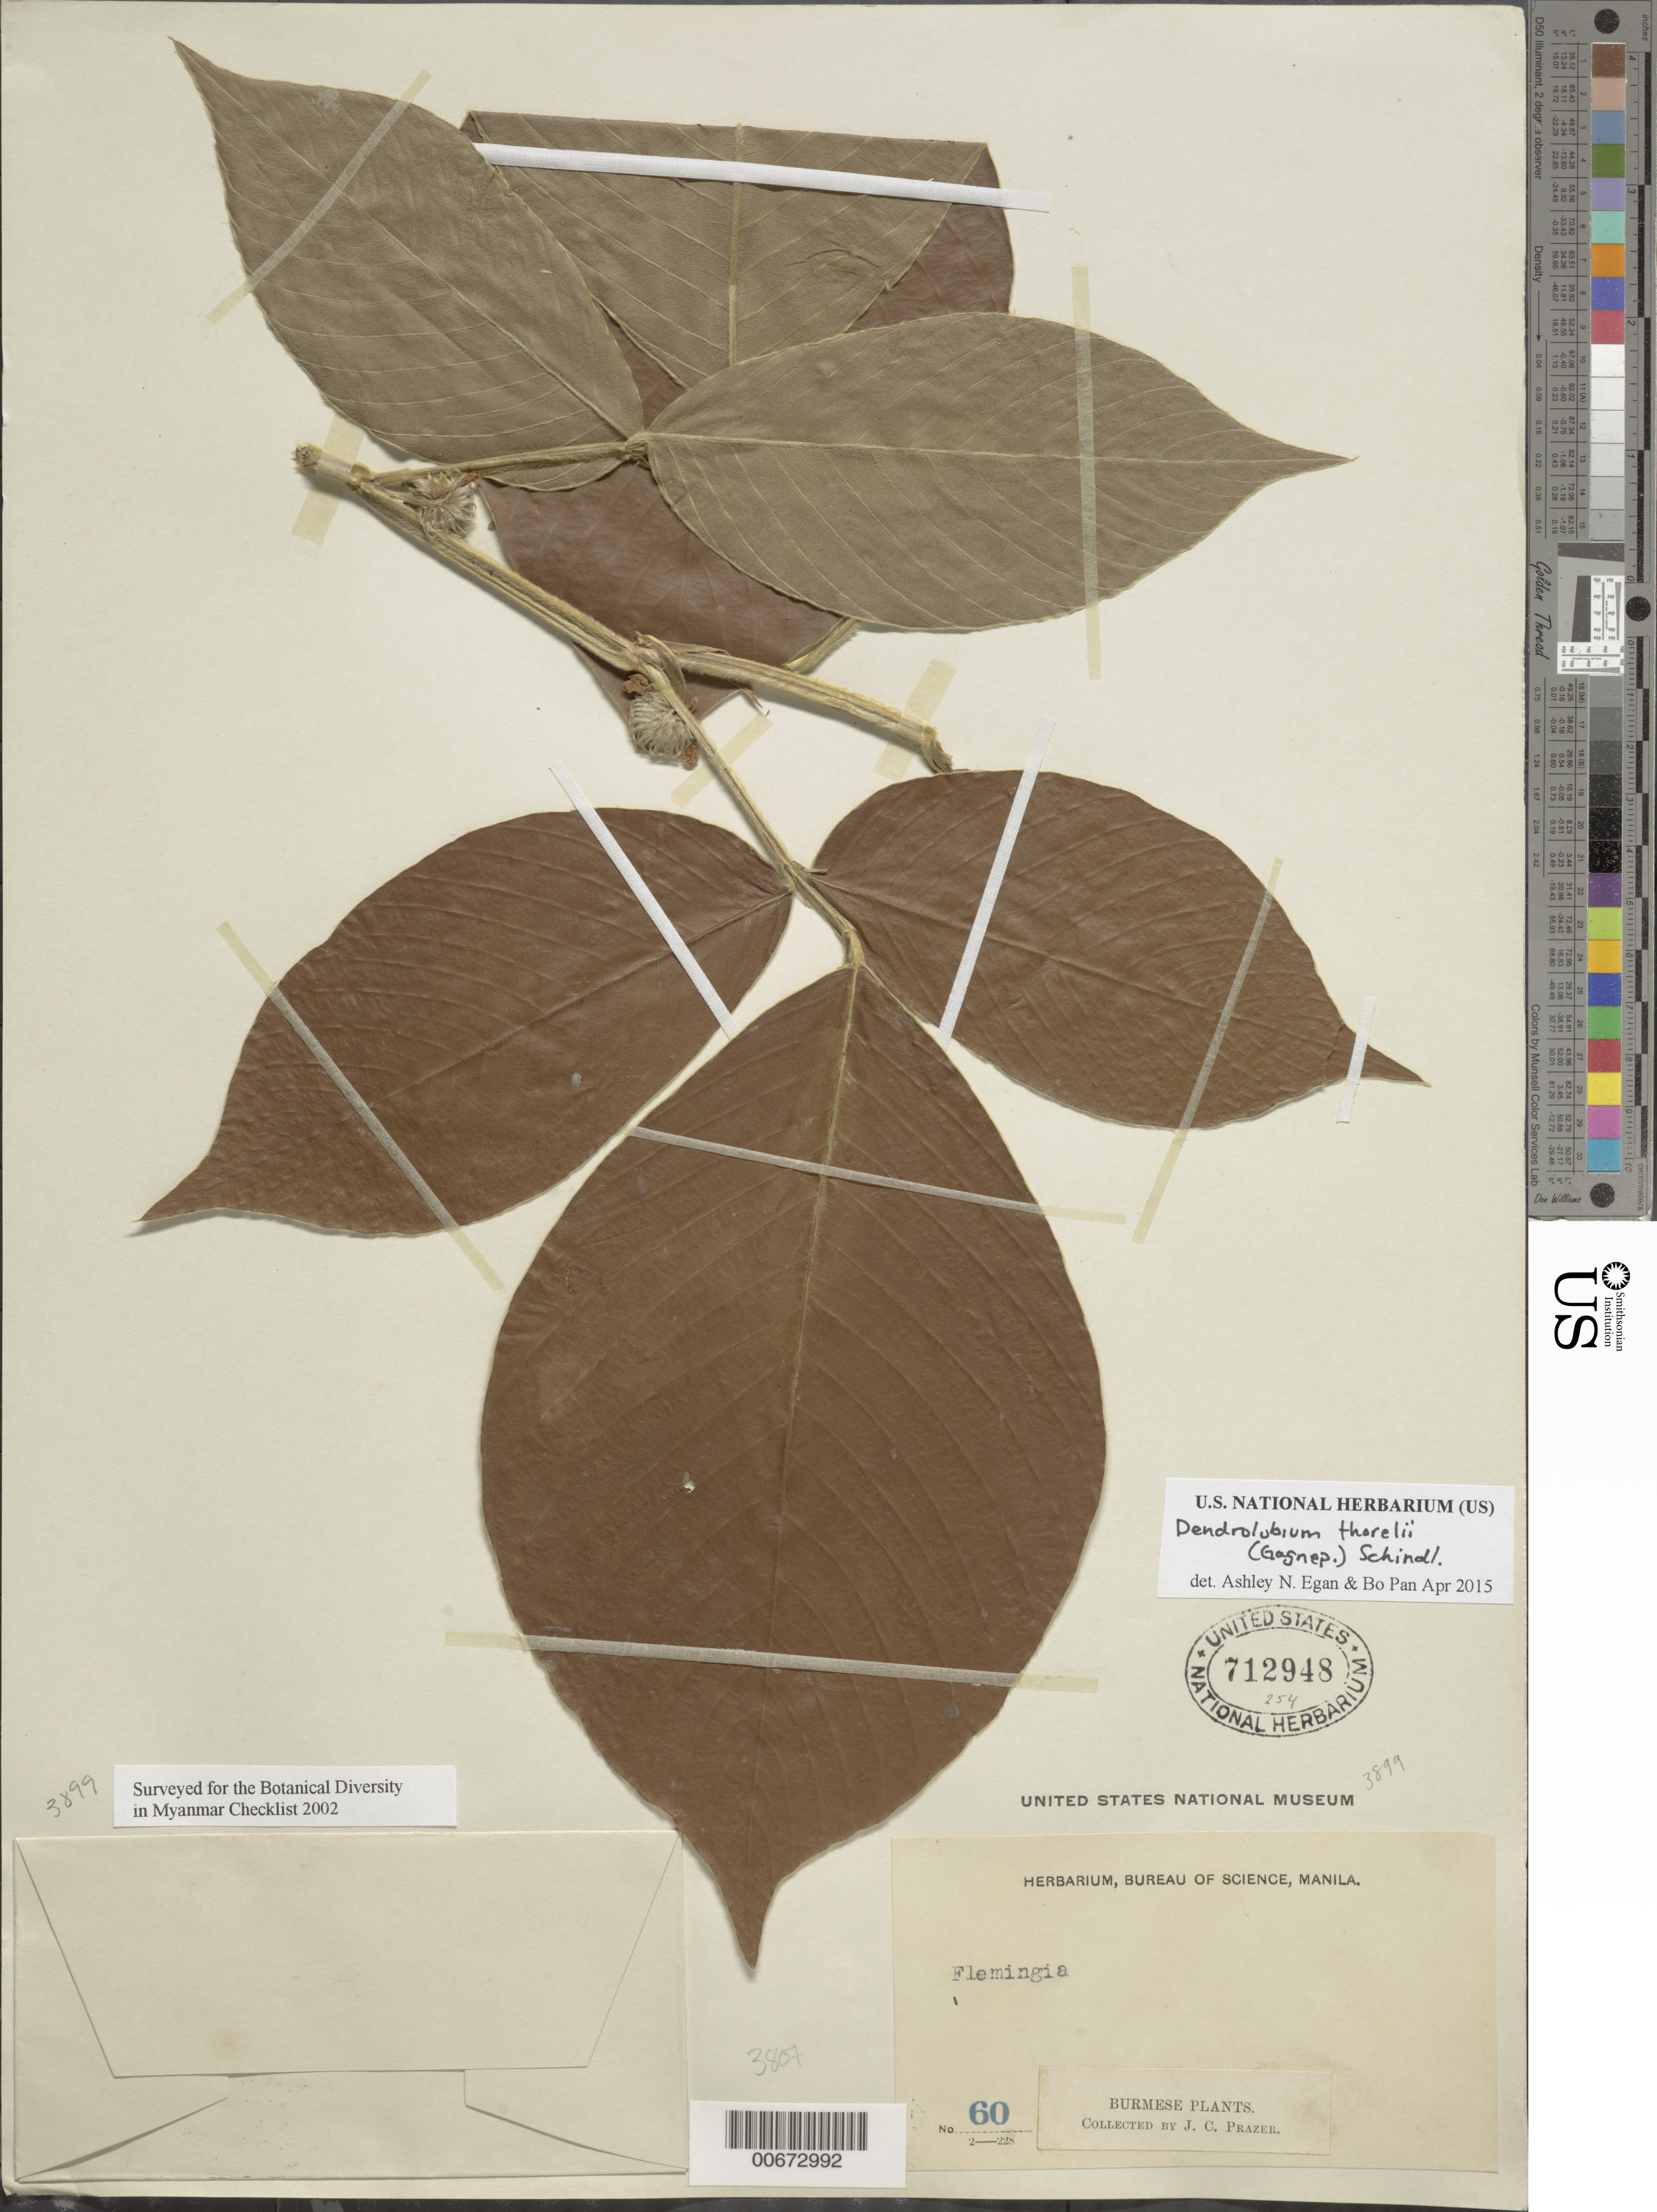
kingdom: Plantae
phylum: Tracheophyta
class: Magnoliopsida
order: Fabales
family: Fabaceae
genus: Dendrolobium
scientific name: Dendrolobium thorelii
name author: (Gagnep.) Schindl.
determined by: Egan, Ashley N.; Pan, B.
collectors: J. Prazer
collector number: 60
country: Myanmar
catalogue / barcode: US 712948